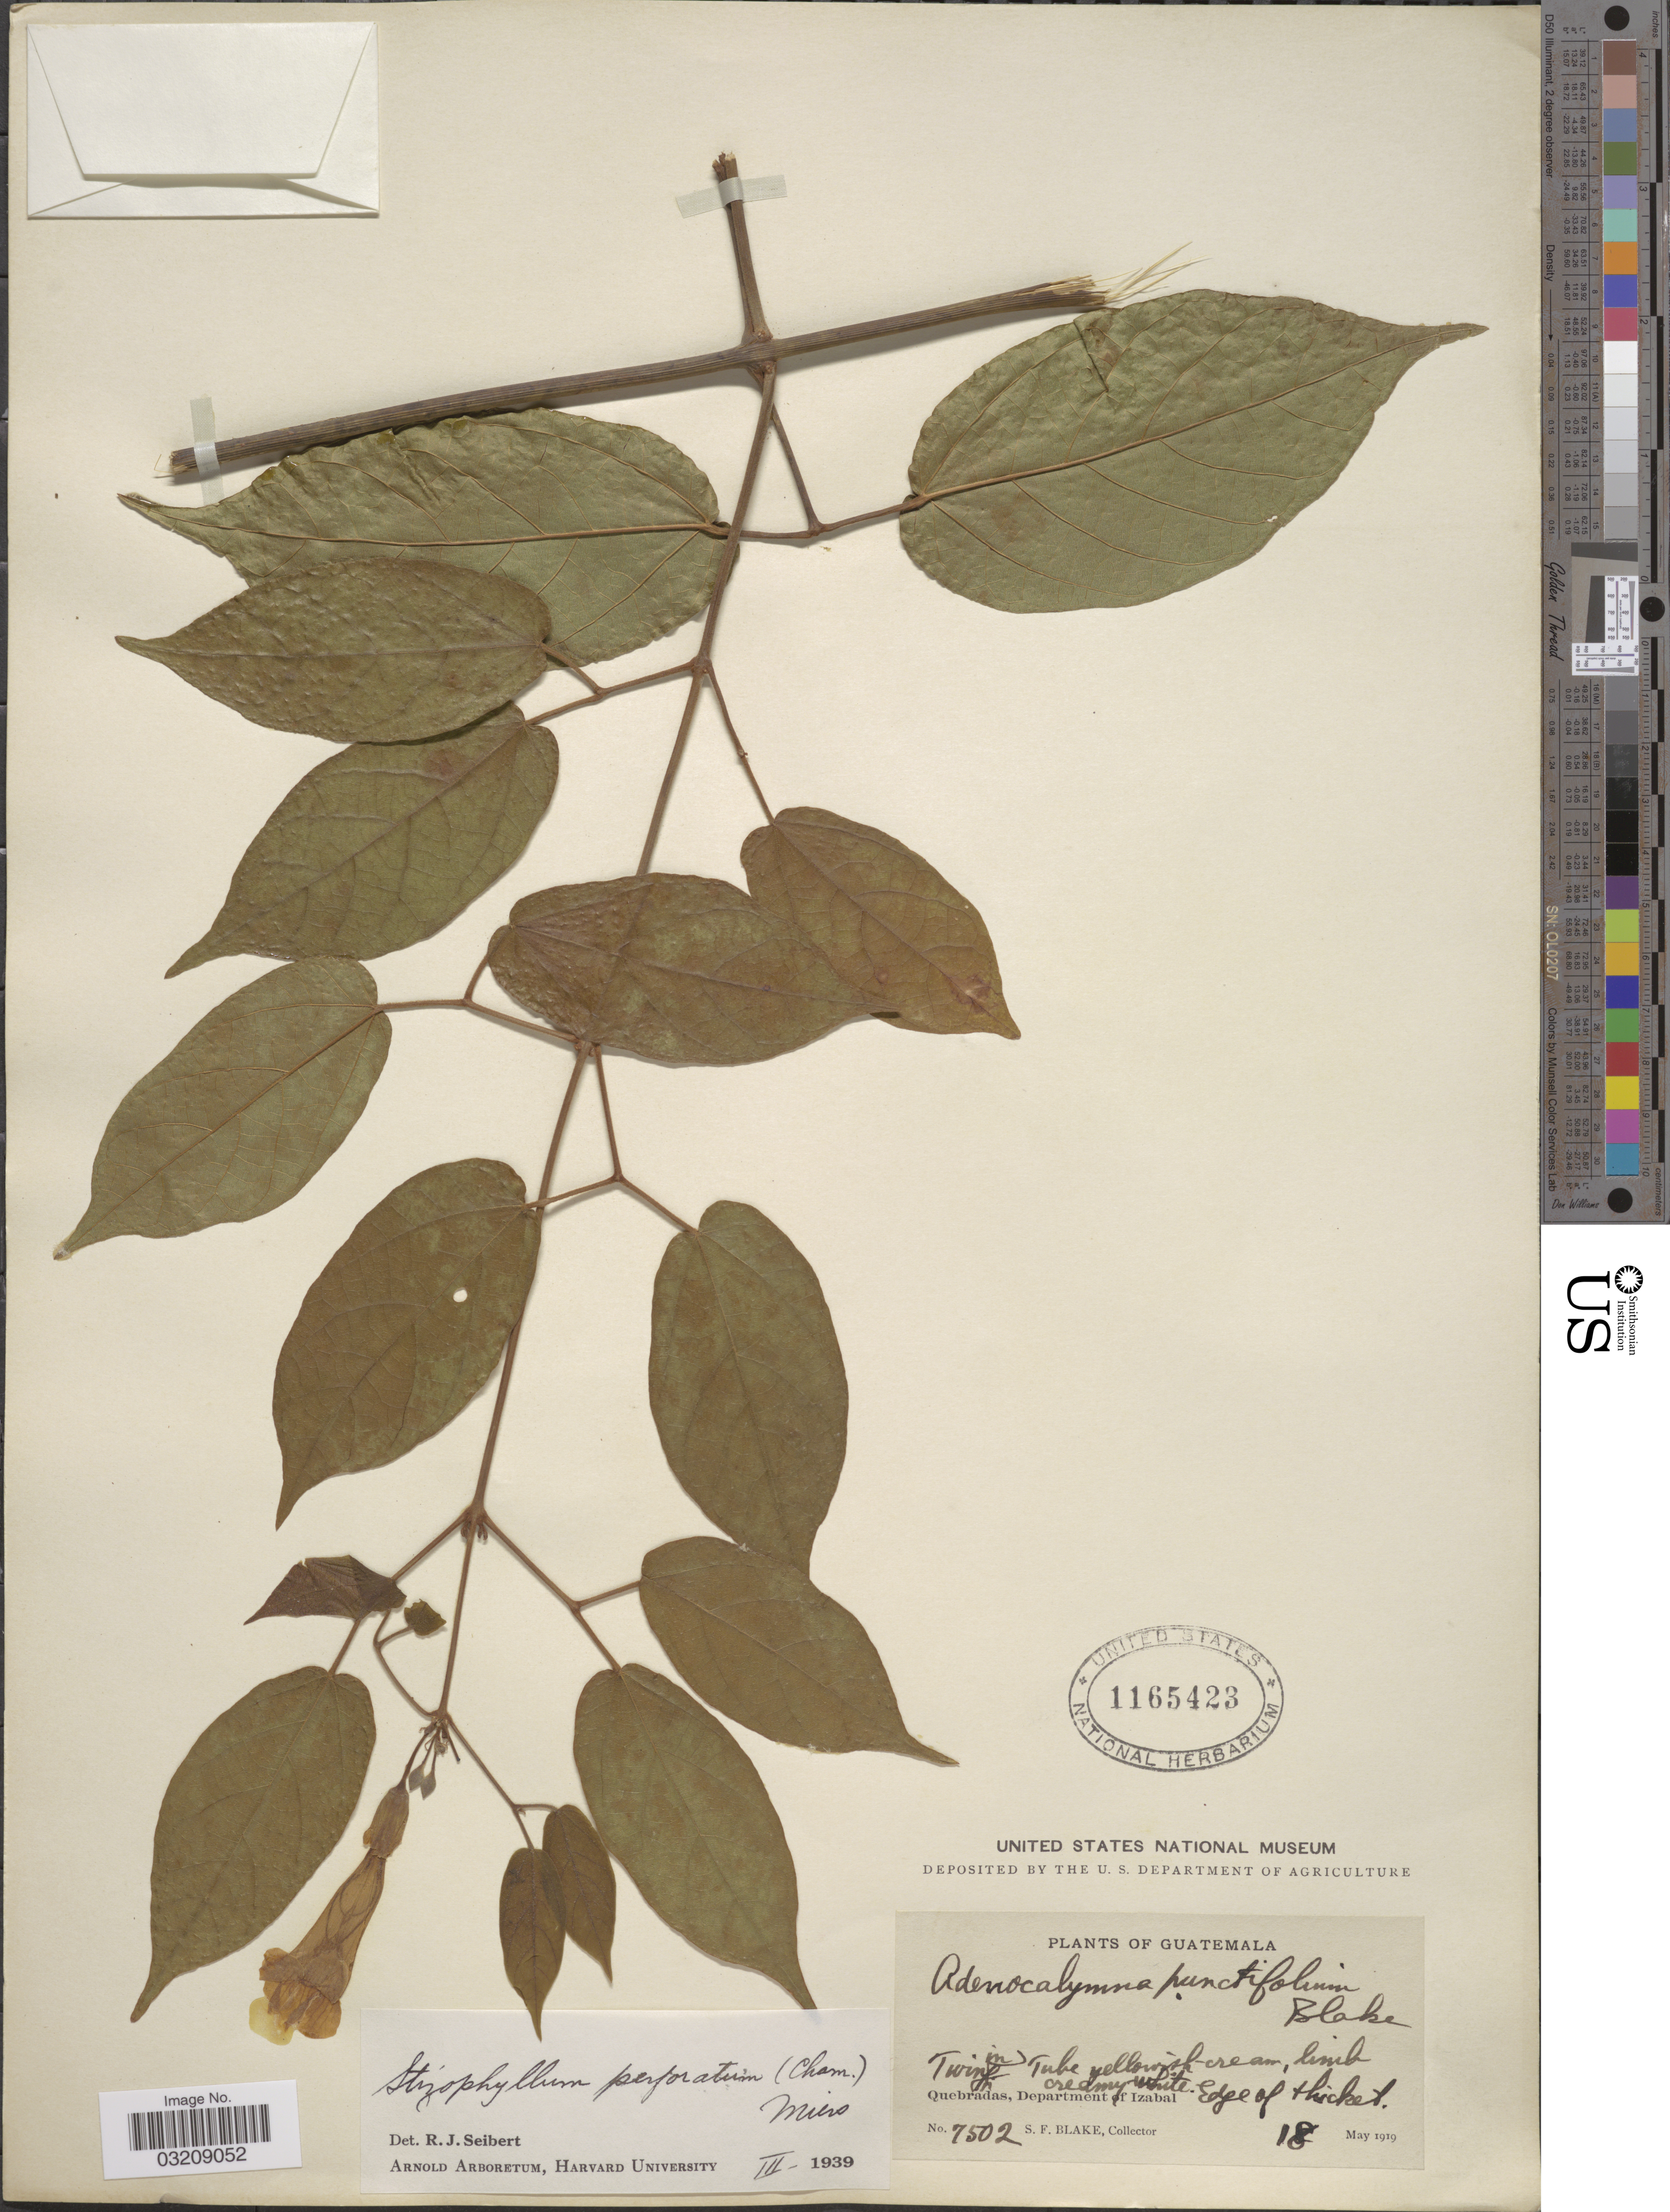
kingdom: Plantae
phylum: Tracheophyta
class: Magnoliopsida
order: Lamiales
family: Bignoniaceae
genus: Stizophyllum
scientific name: Stizophyllum perforatum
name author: (Cham.) Miers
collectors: S. Blake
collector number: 7502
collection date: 1919-05-18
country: Guatemala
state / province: Izabal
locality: Quebradas, Department of Izabal.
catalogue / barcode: US 1165423